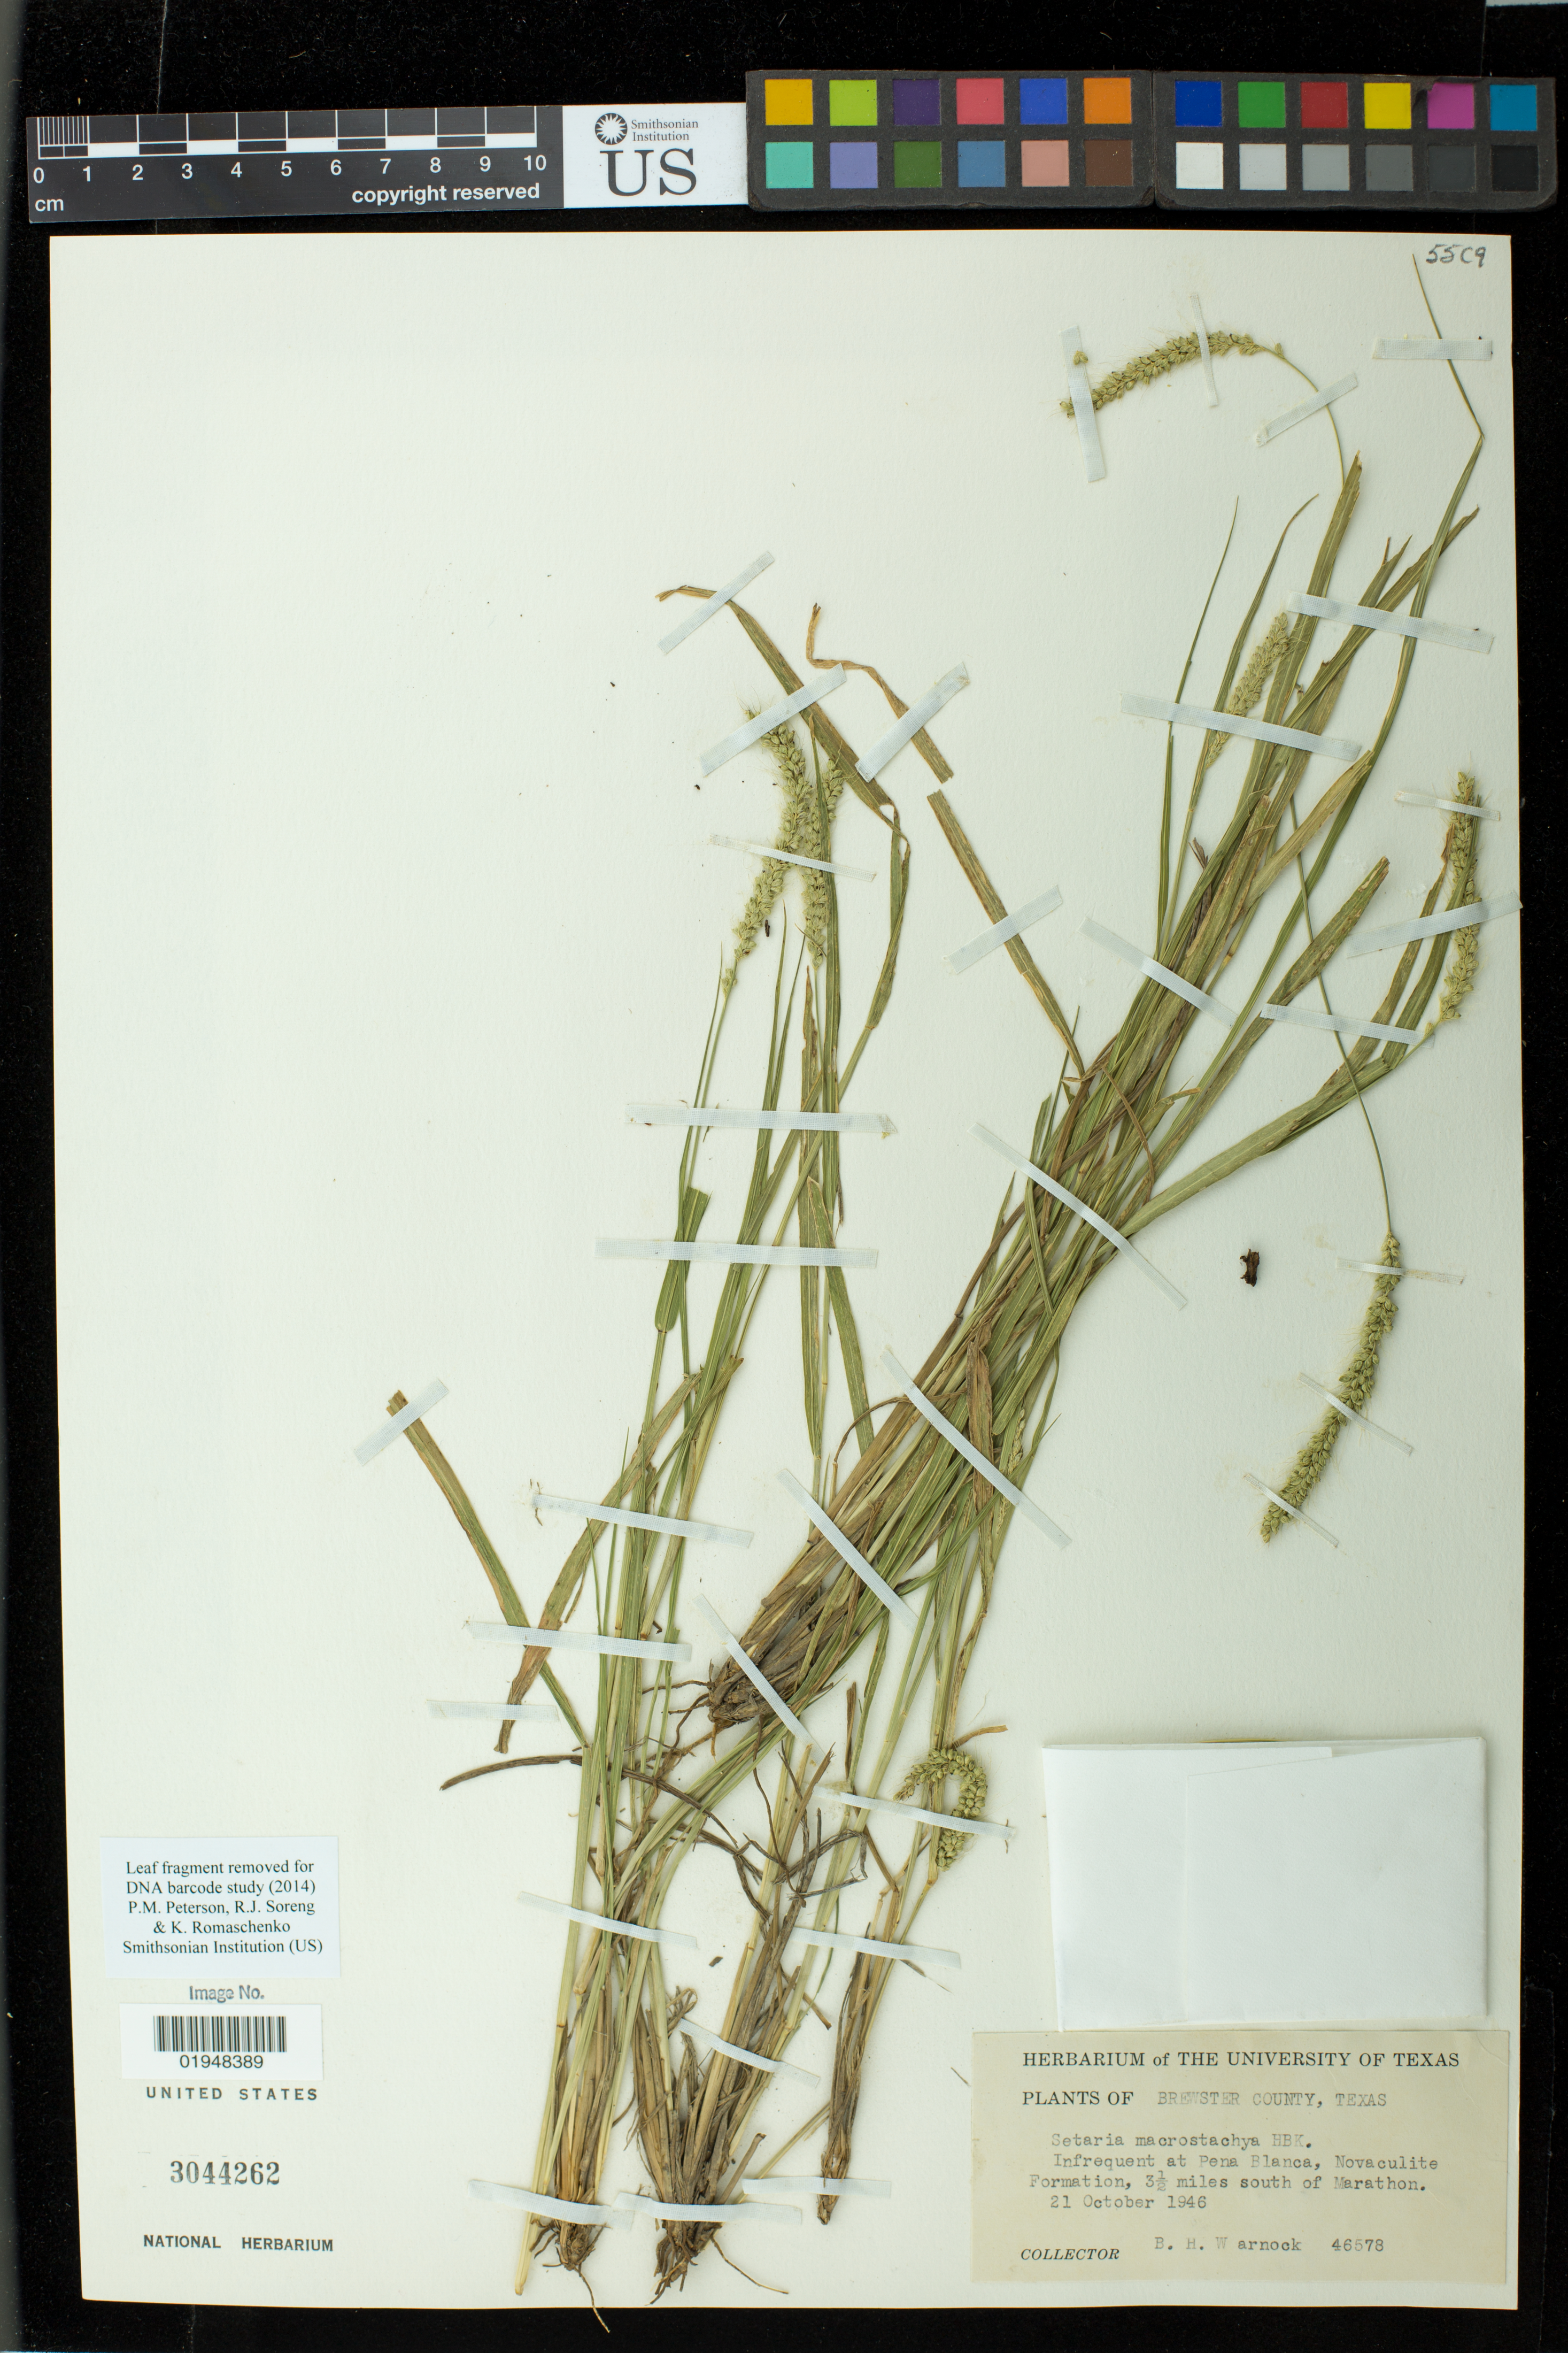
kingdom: Plantae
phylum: Tracheophyta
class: Liliopsida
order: Poales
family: Poaceae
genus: Setaria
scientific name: Setaria macrosperma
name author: (Scribn. & Merr.) K. Schum.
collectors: B. H. Warnock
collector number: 46578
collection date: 1946-10-21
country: United States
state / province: Texas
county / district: Brewster County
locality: Pena Blanca, Novaculite Formation, 3.5 miles south of Marathon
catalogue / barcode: US 3044262